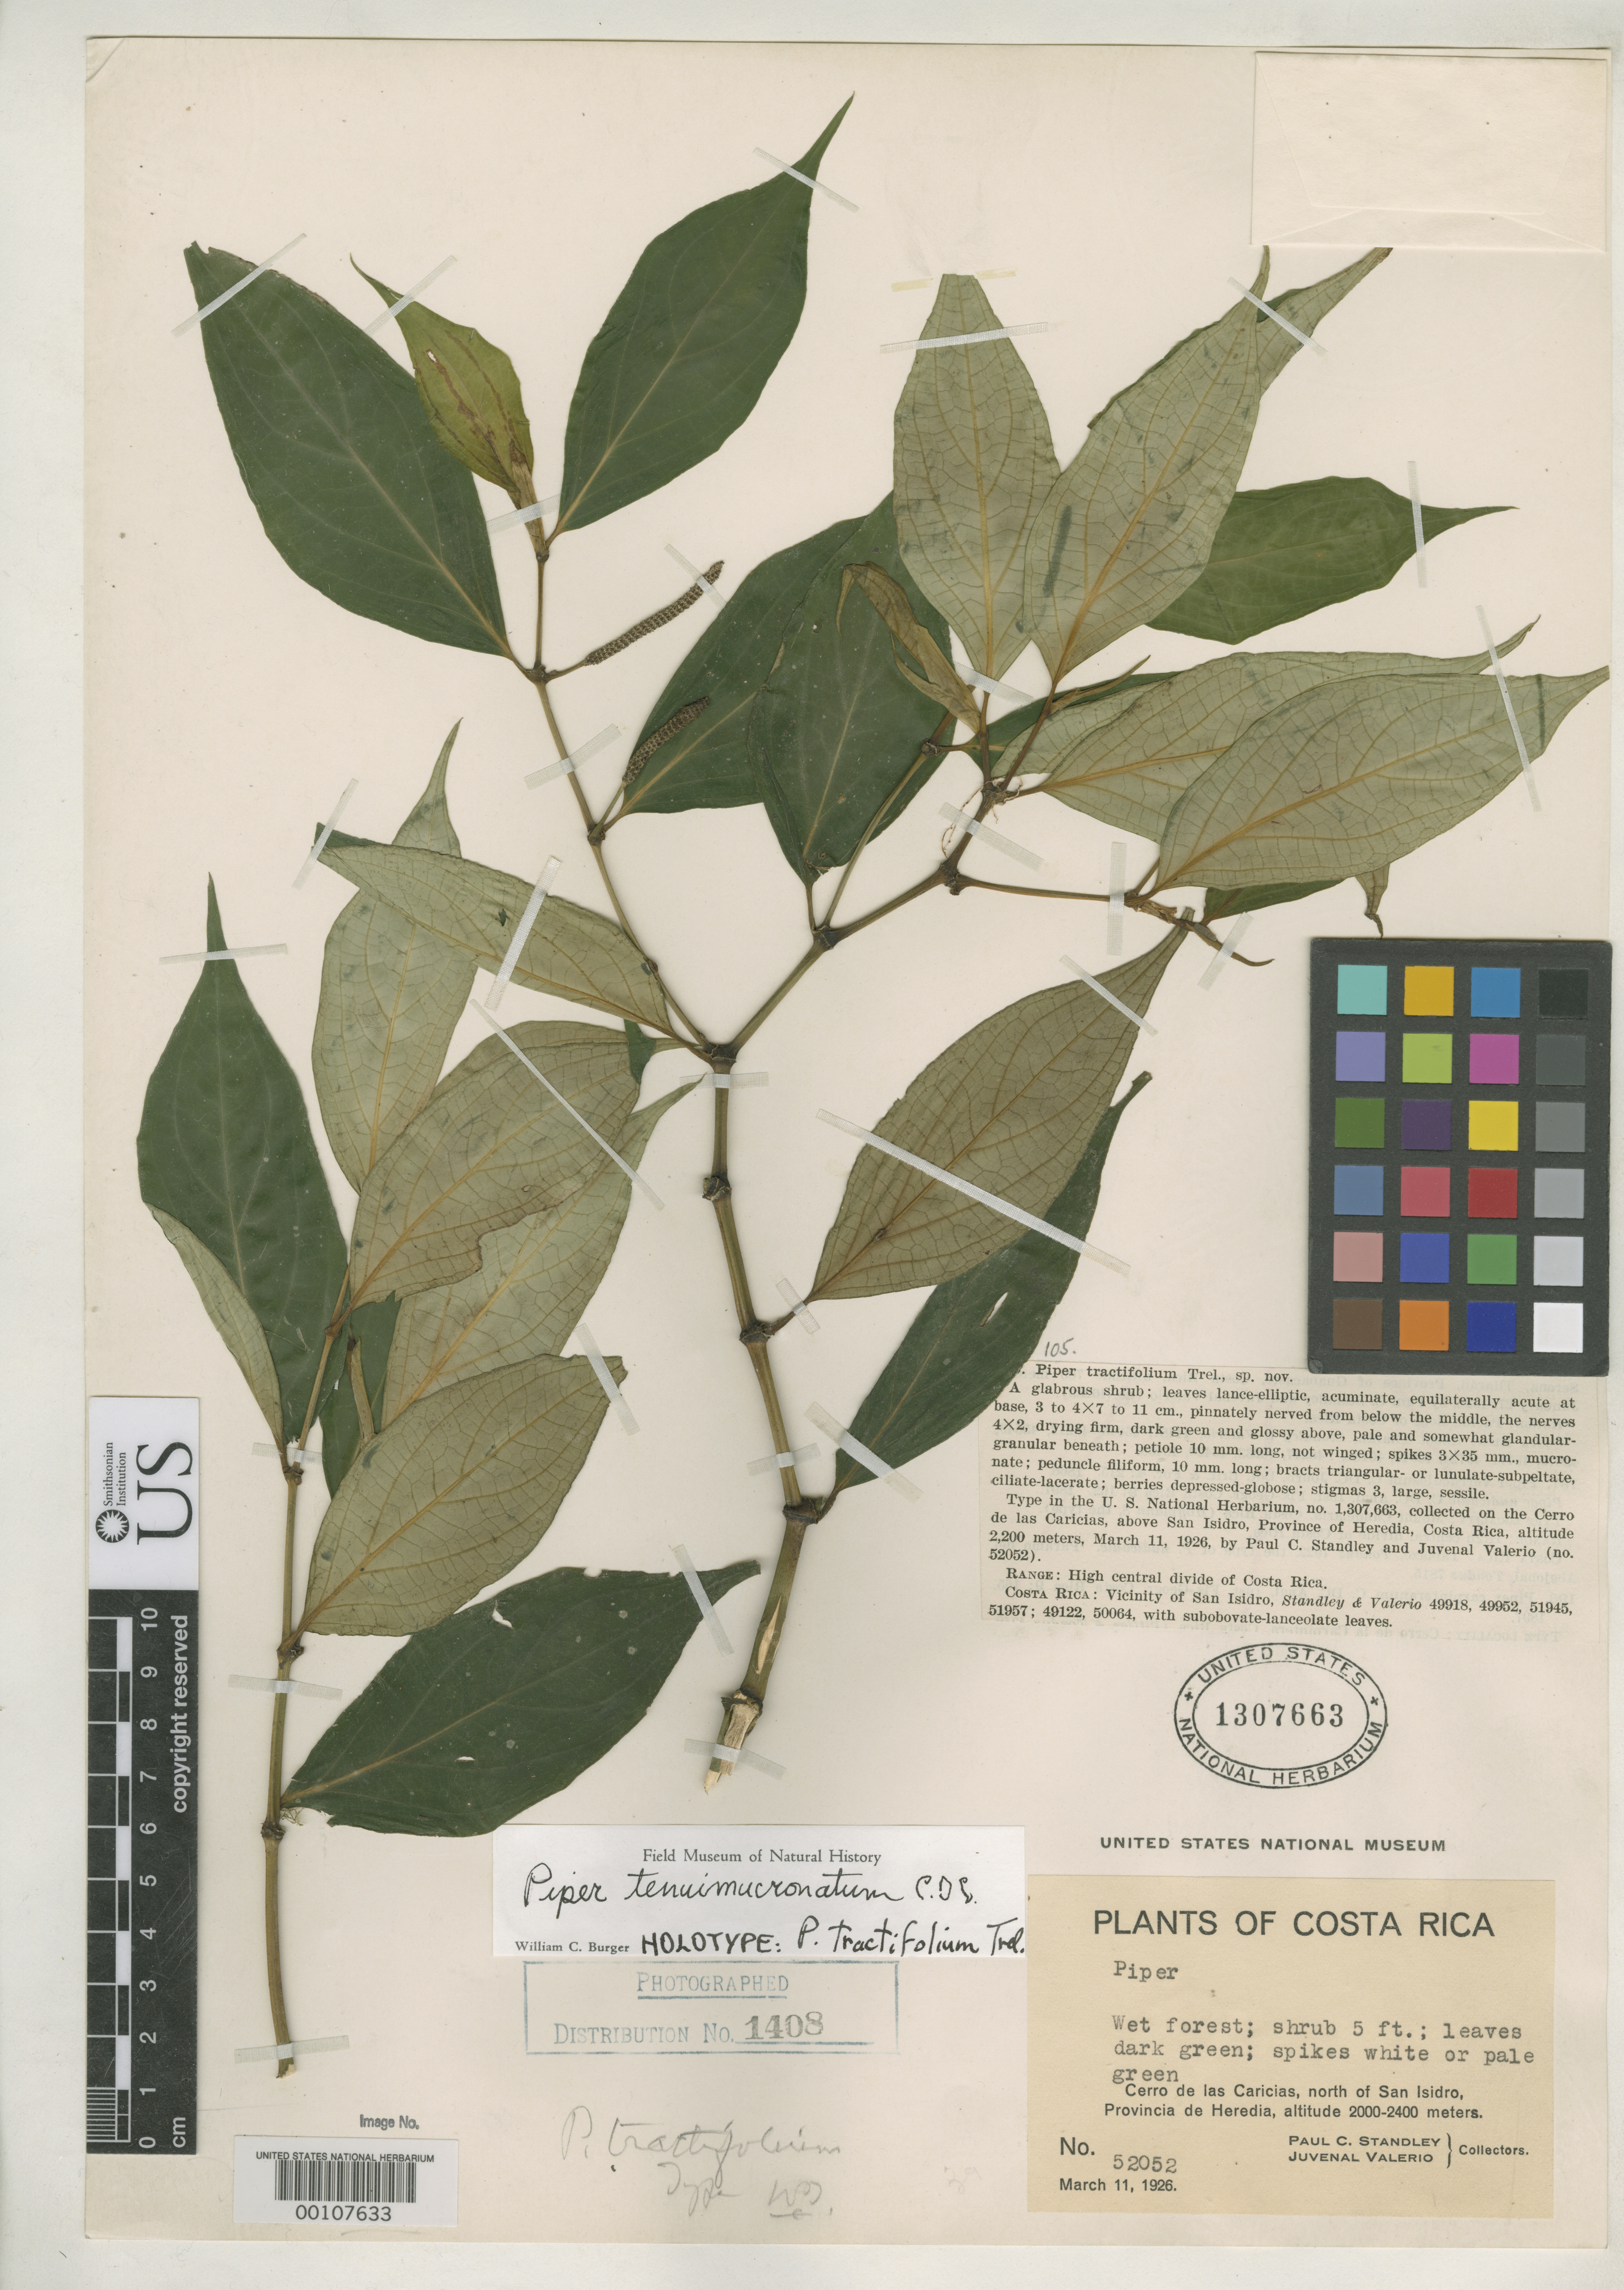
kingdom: Plantae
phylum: Tracheophyta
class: Magnoliopsida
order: Piperales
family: Piperaceae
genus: Piper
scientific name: Piper tractifolium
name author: Trel.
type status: Holotype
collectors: P. C. Standley & J. Valerio R.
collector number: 52052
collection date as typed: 11 Mar 1926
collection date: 1926-03-11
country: Costa Rica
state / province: Heredia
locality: Cerro de Las Caricias, N of San Isidro.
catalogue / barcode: US 1307663